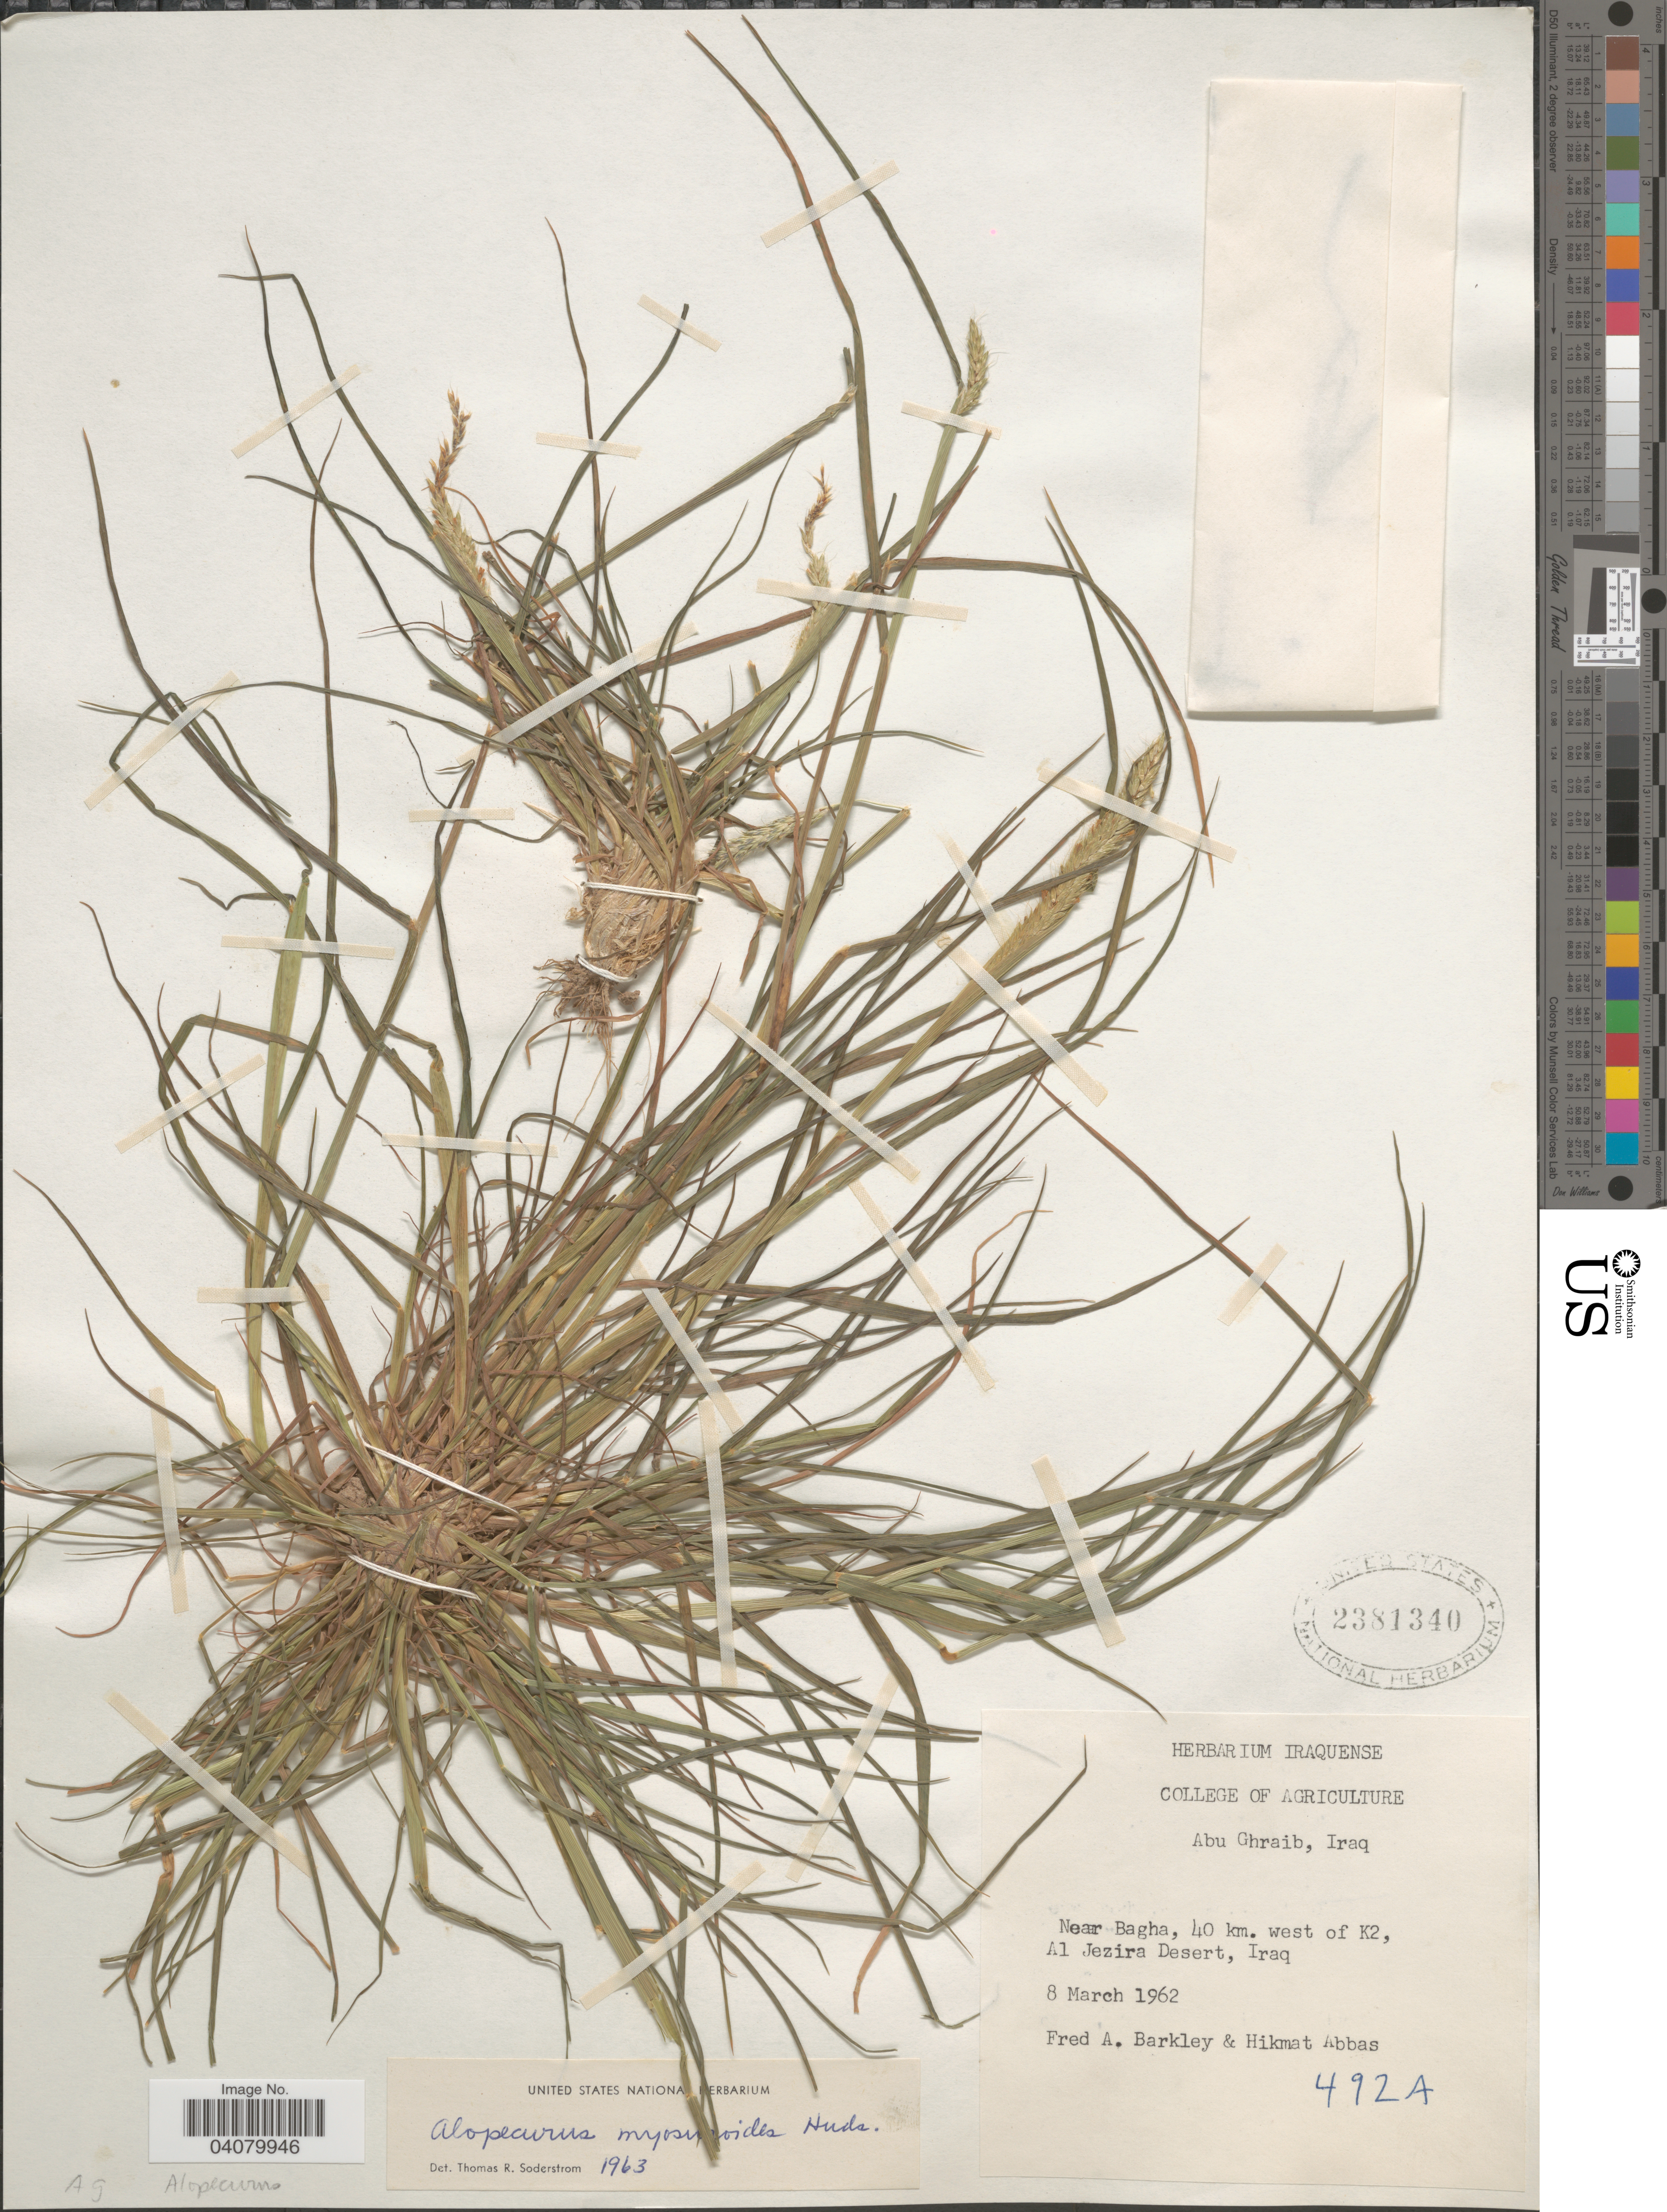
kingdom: Plantae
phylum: Tracheophyta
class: Liliopsida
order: Poales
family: Poaceae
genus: Alopecurus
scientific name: Alopecurus myosuroides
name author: Huds.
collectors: F. A. Barkley & H. Abbas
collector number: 492A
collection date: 1962-03-08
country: Iraq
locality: Near Bagha, 40 km. west of K2, Al Jezira Desert.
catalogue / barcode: US 2381340